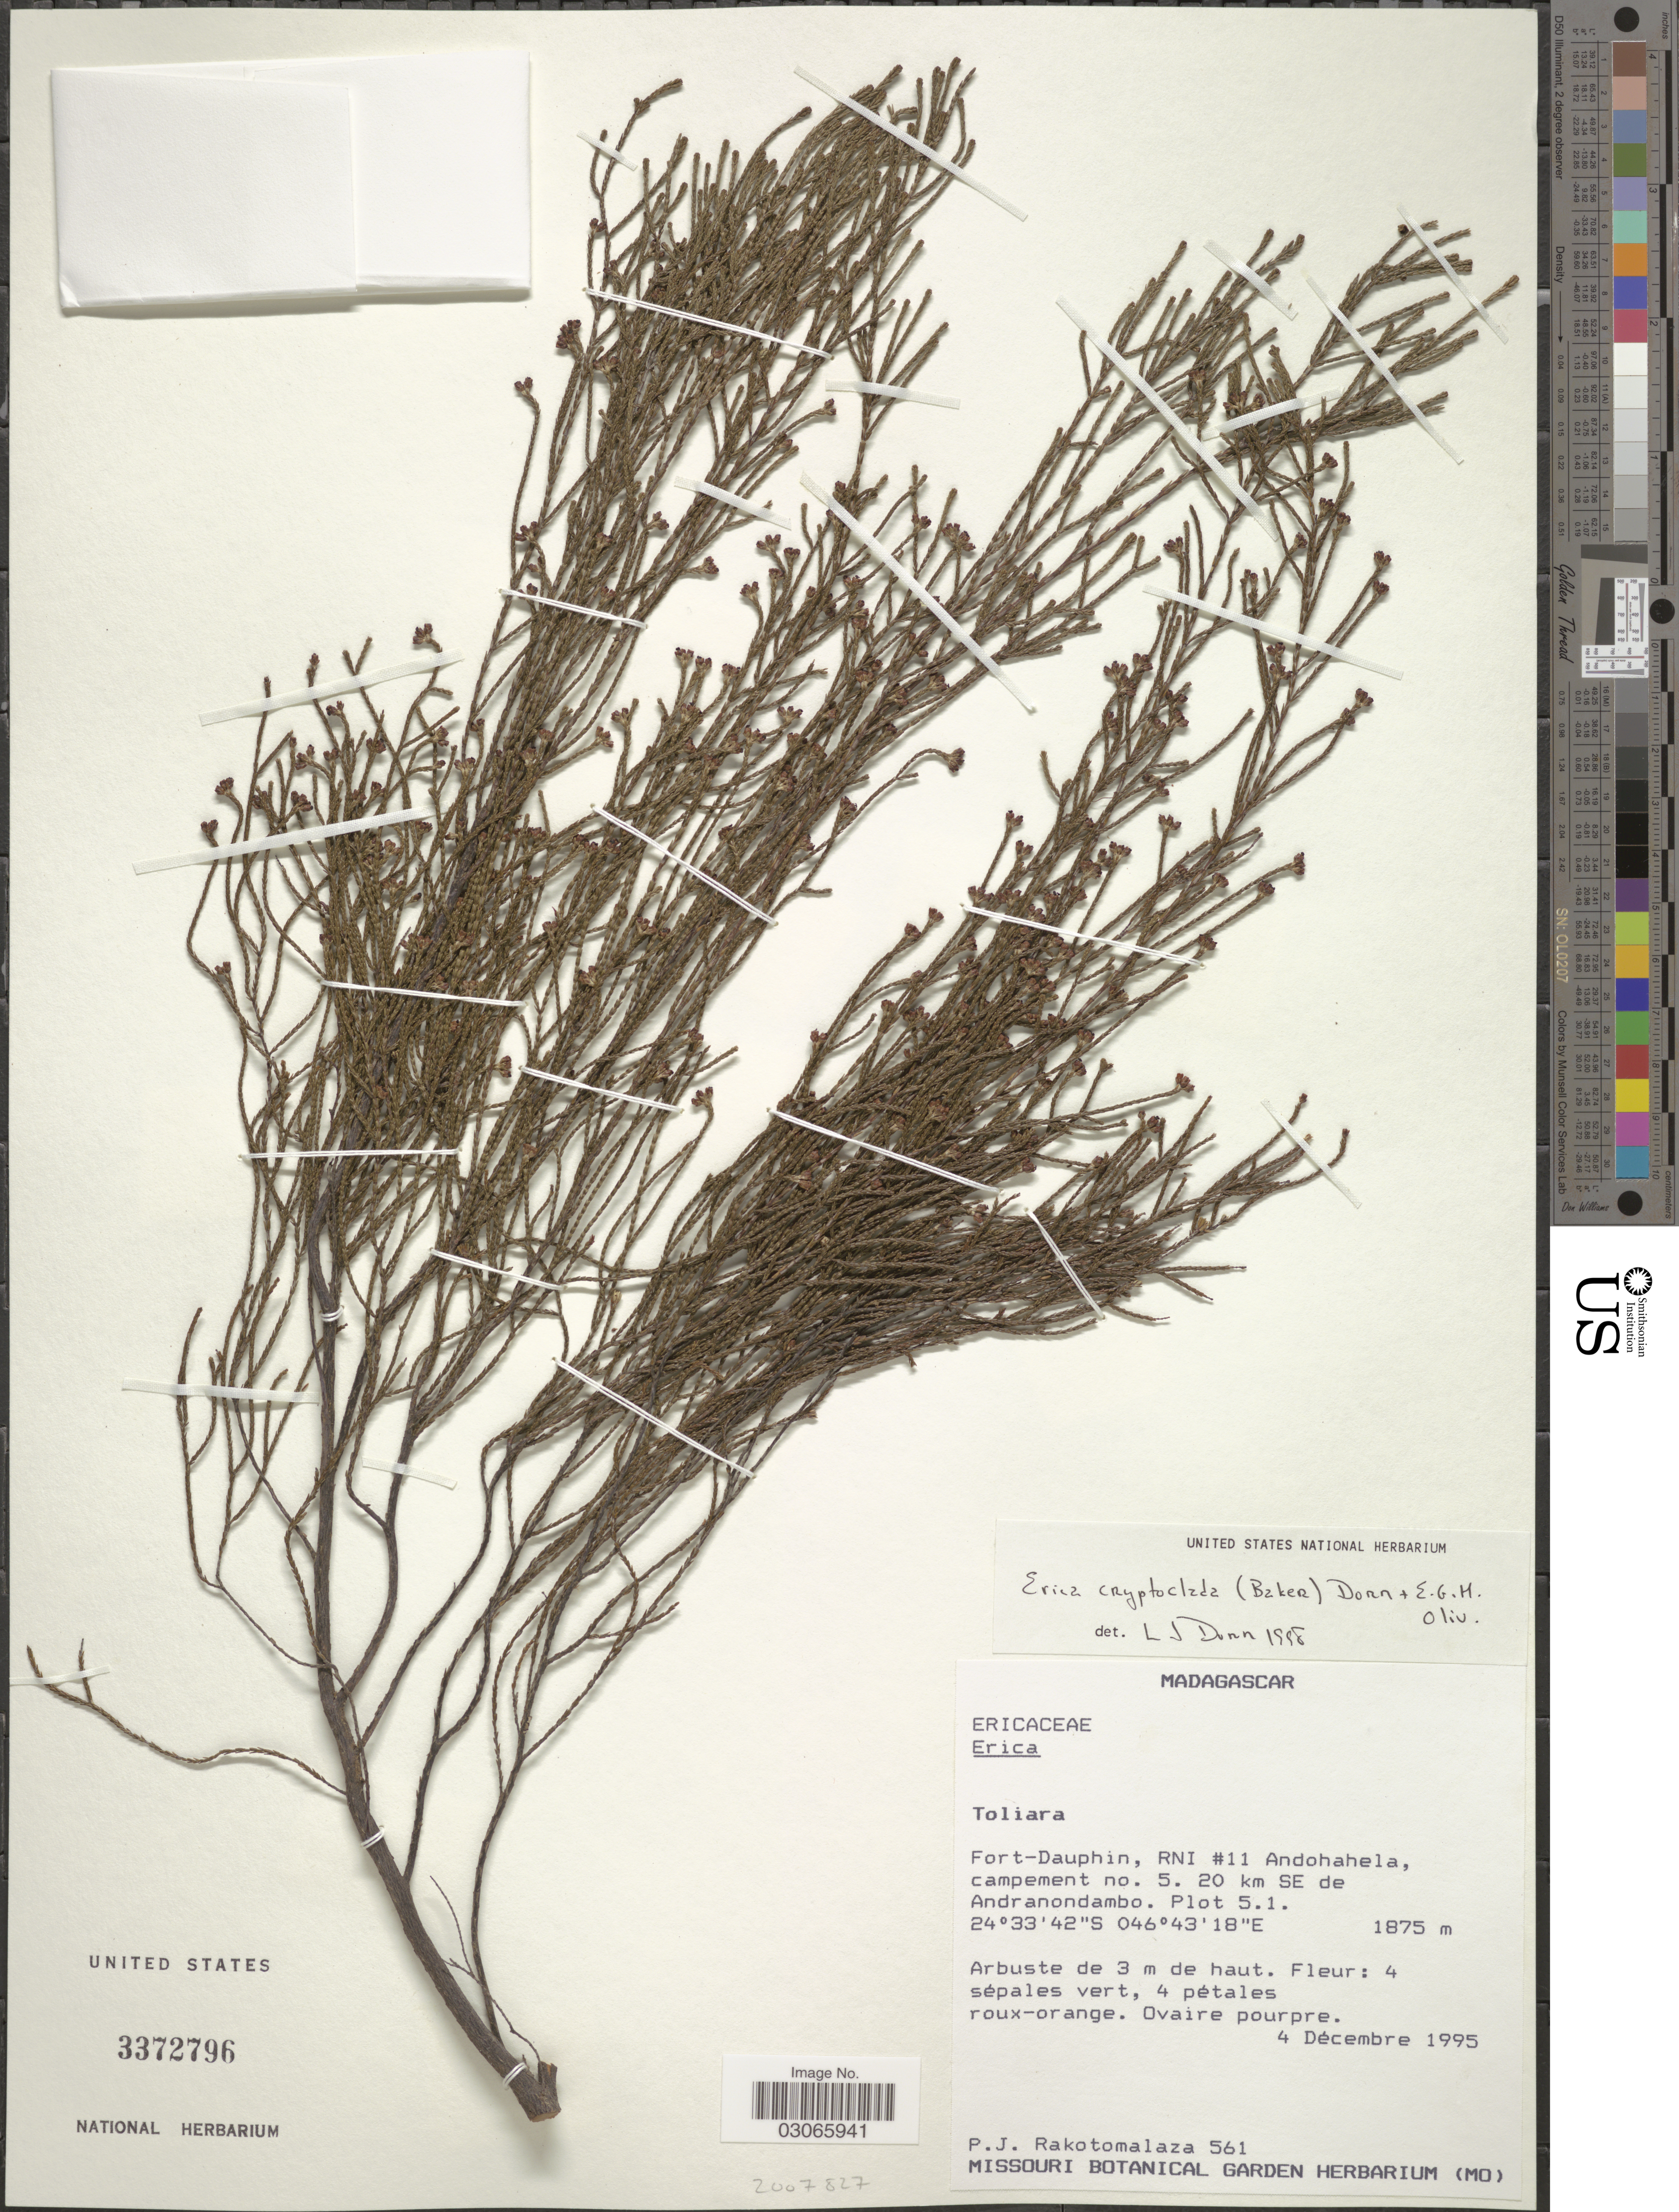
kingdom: Plantae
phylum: Tracheophyta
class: Magnoliopsida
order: Ericales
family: Ericaceae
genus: Erica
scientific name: Erica cryptoclada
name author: (Baker) Dorr & E.G.H. Oliv.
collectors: P. J. Rakotomalaza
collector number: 561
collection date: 1995-12-04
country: Madagascar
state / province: Anosy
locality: Fort-Dauphin, RNI #11 Andohahela, campement no. 5. 20 km SE de Andranondambo. Plot 5.1.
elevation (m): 1875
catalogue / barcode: US 3372796